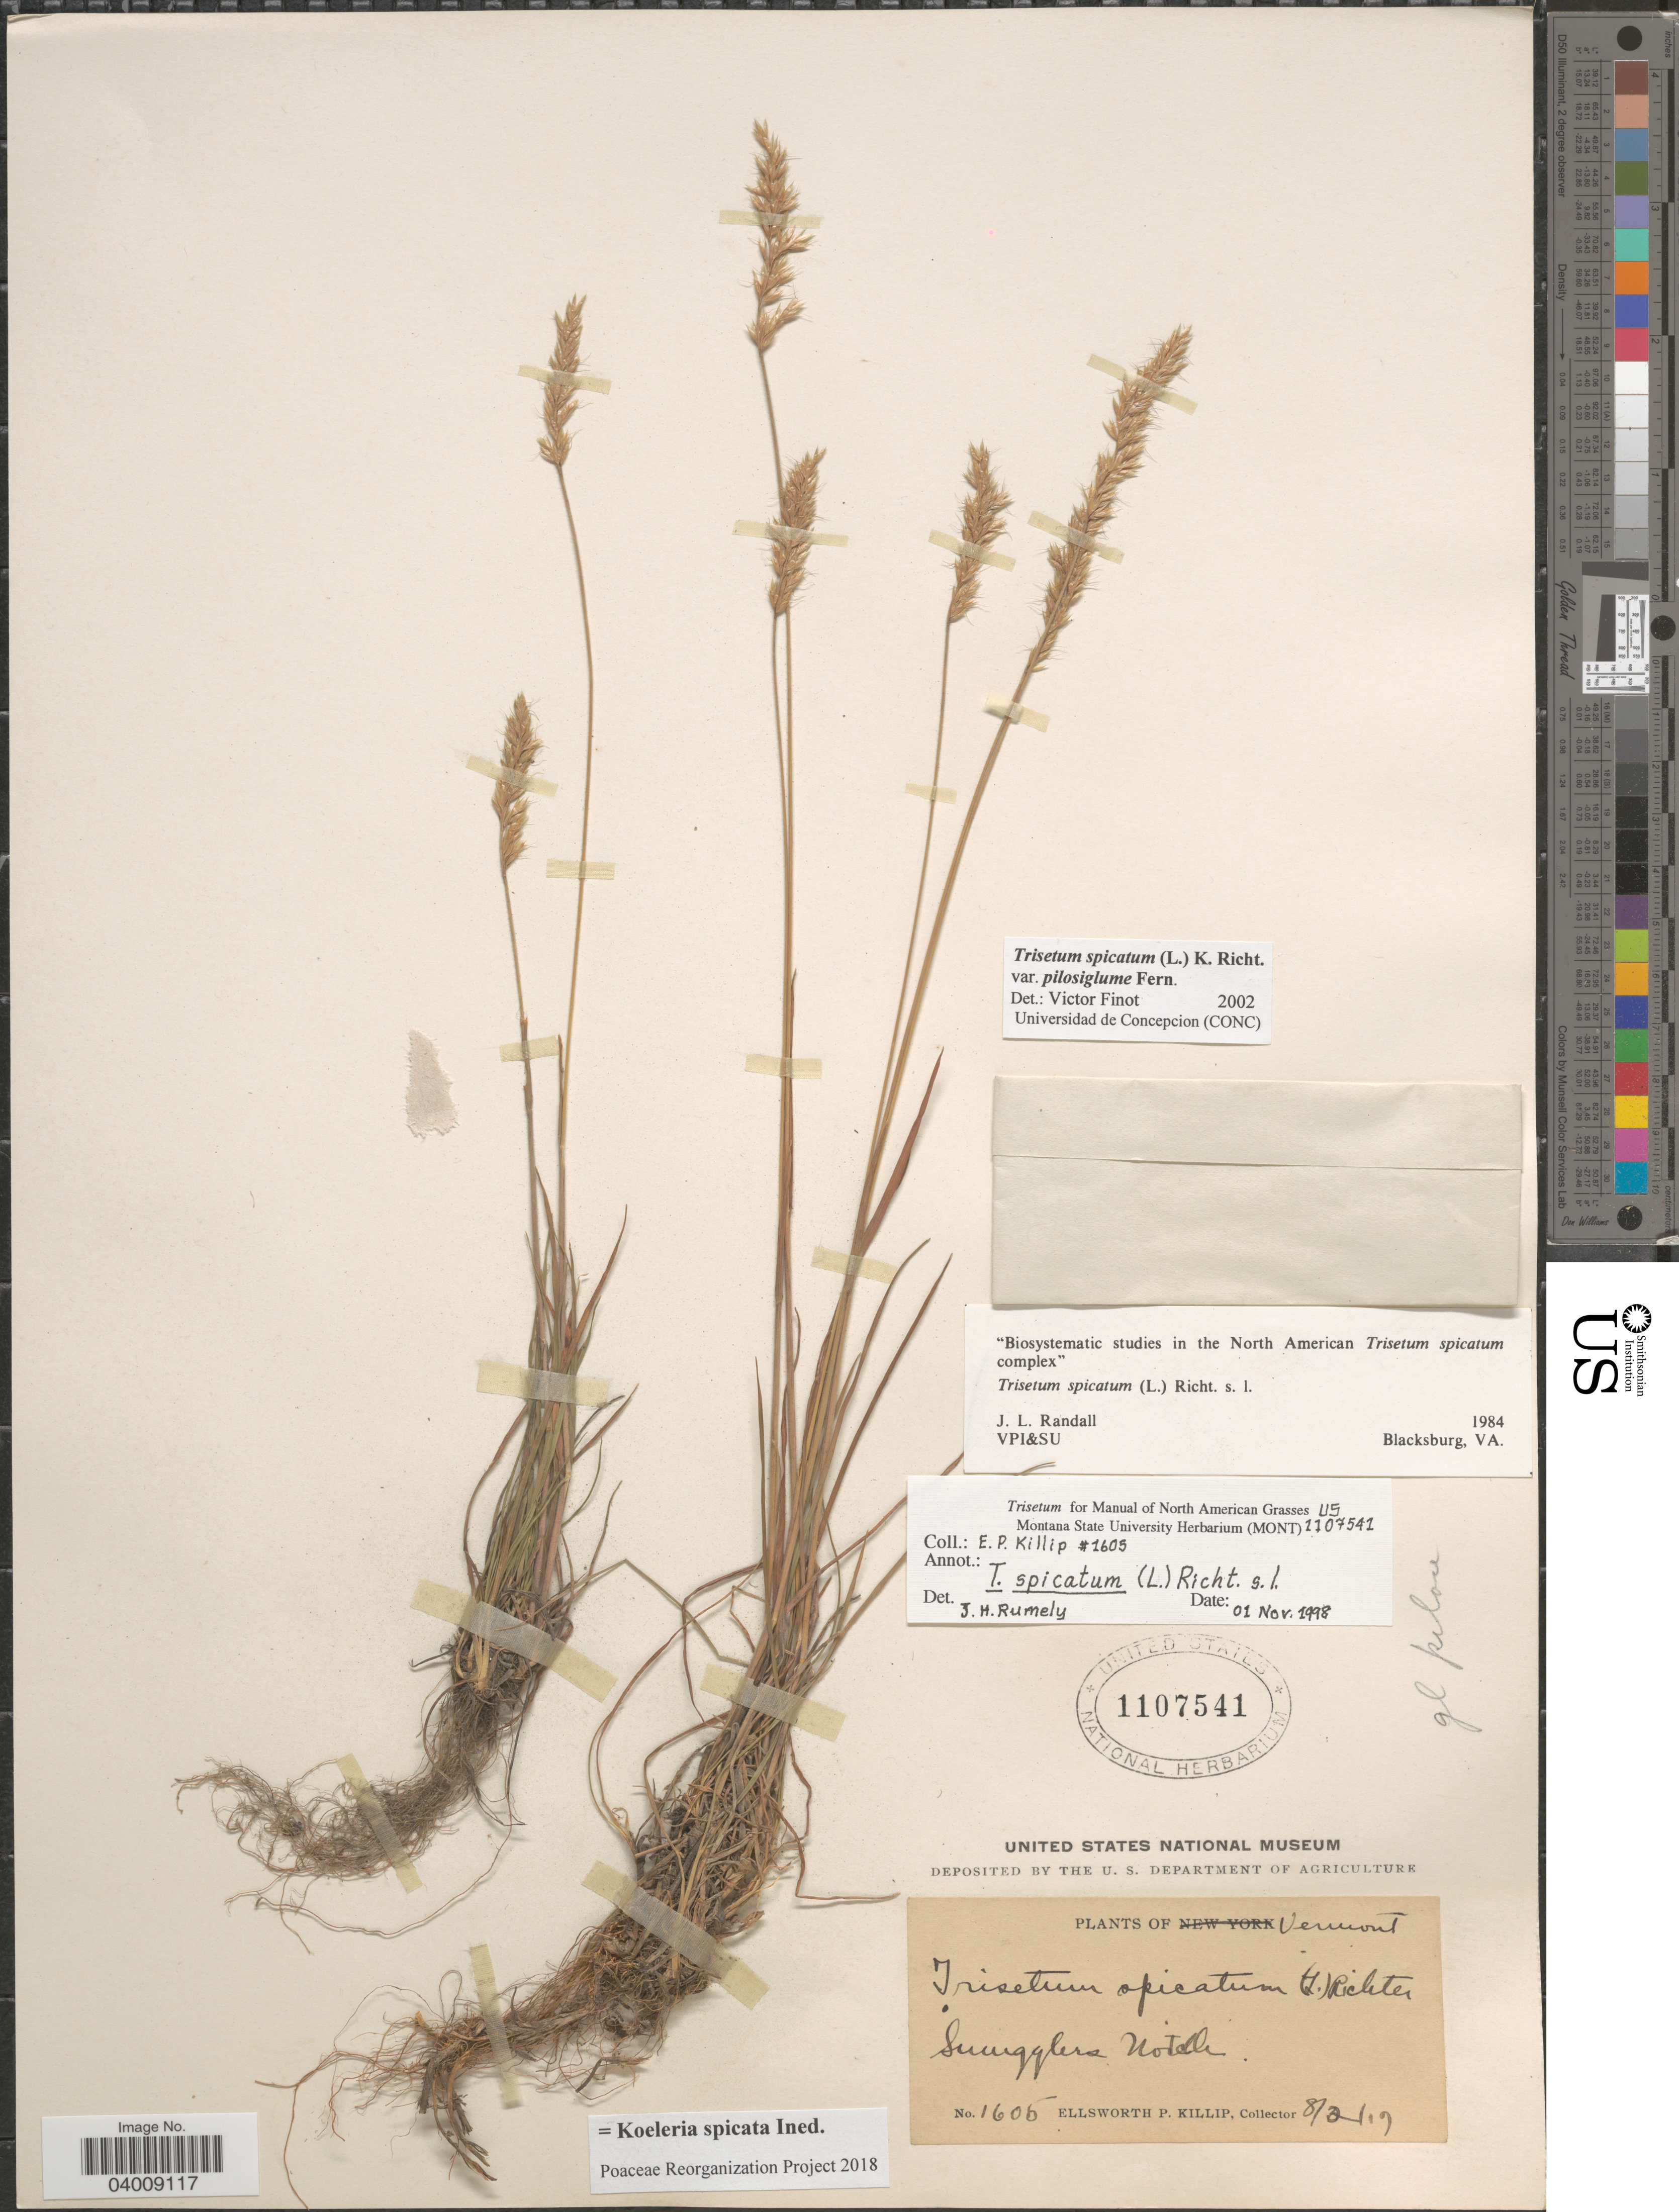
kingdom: Plantae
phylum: Tracheophyta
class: Liliopsida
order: Poales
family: Poaceae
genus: Koeleria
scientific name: Koeleria spicata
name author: (L.) Barberá et al.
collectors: E. P. Killip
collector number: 1605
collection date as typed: Transcribed d/m/y: 2/8/19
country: United States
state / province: Vermont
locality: Smugglers Notch.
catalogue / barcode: US 1107541